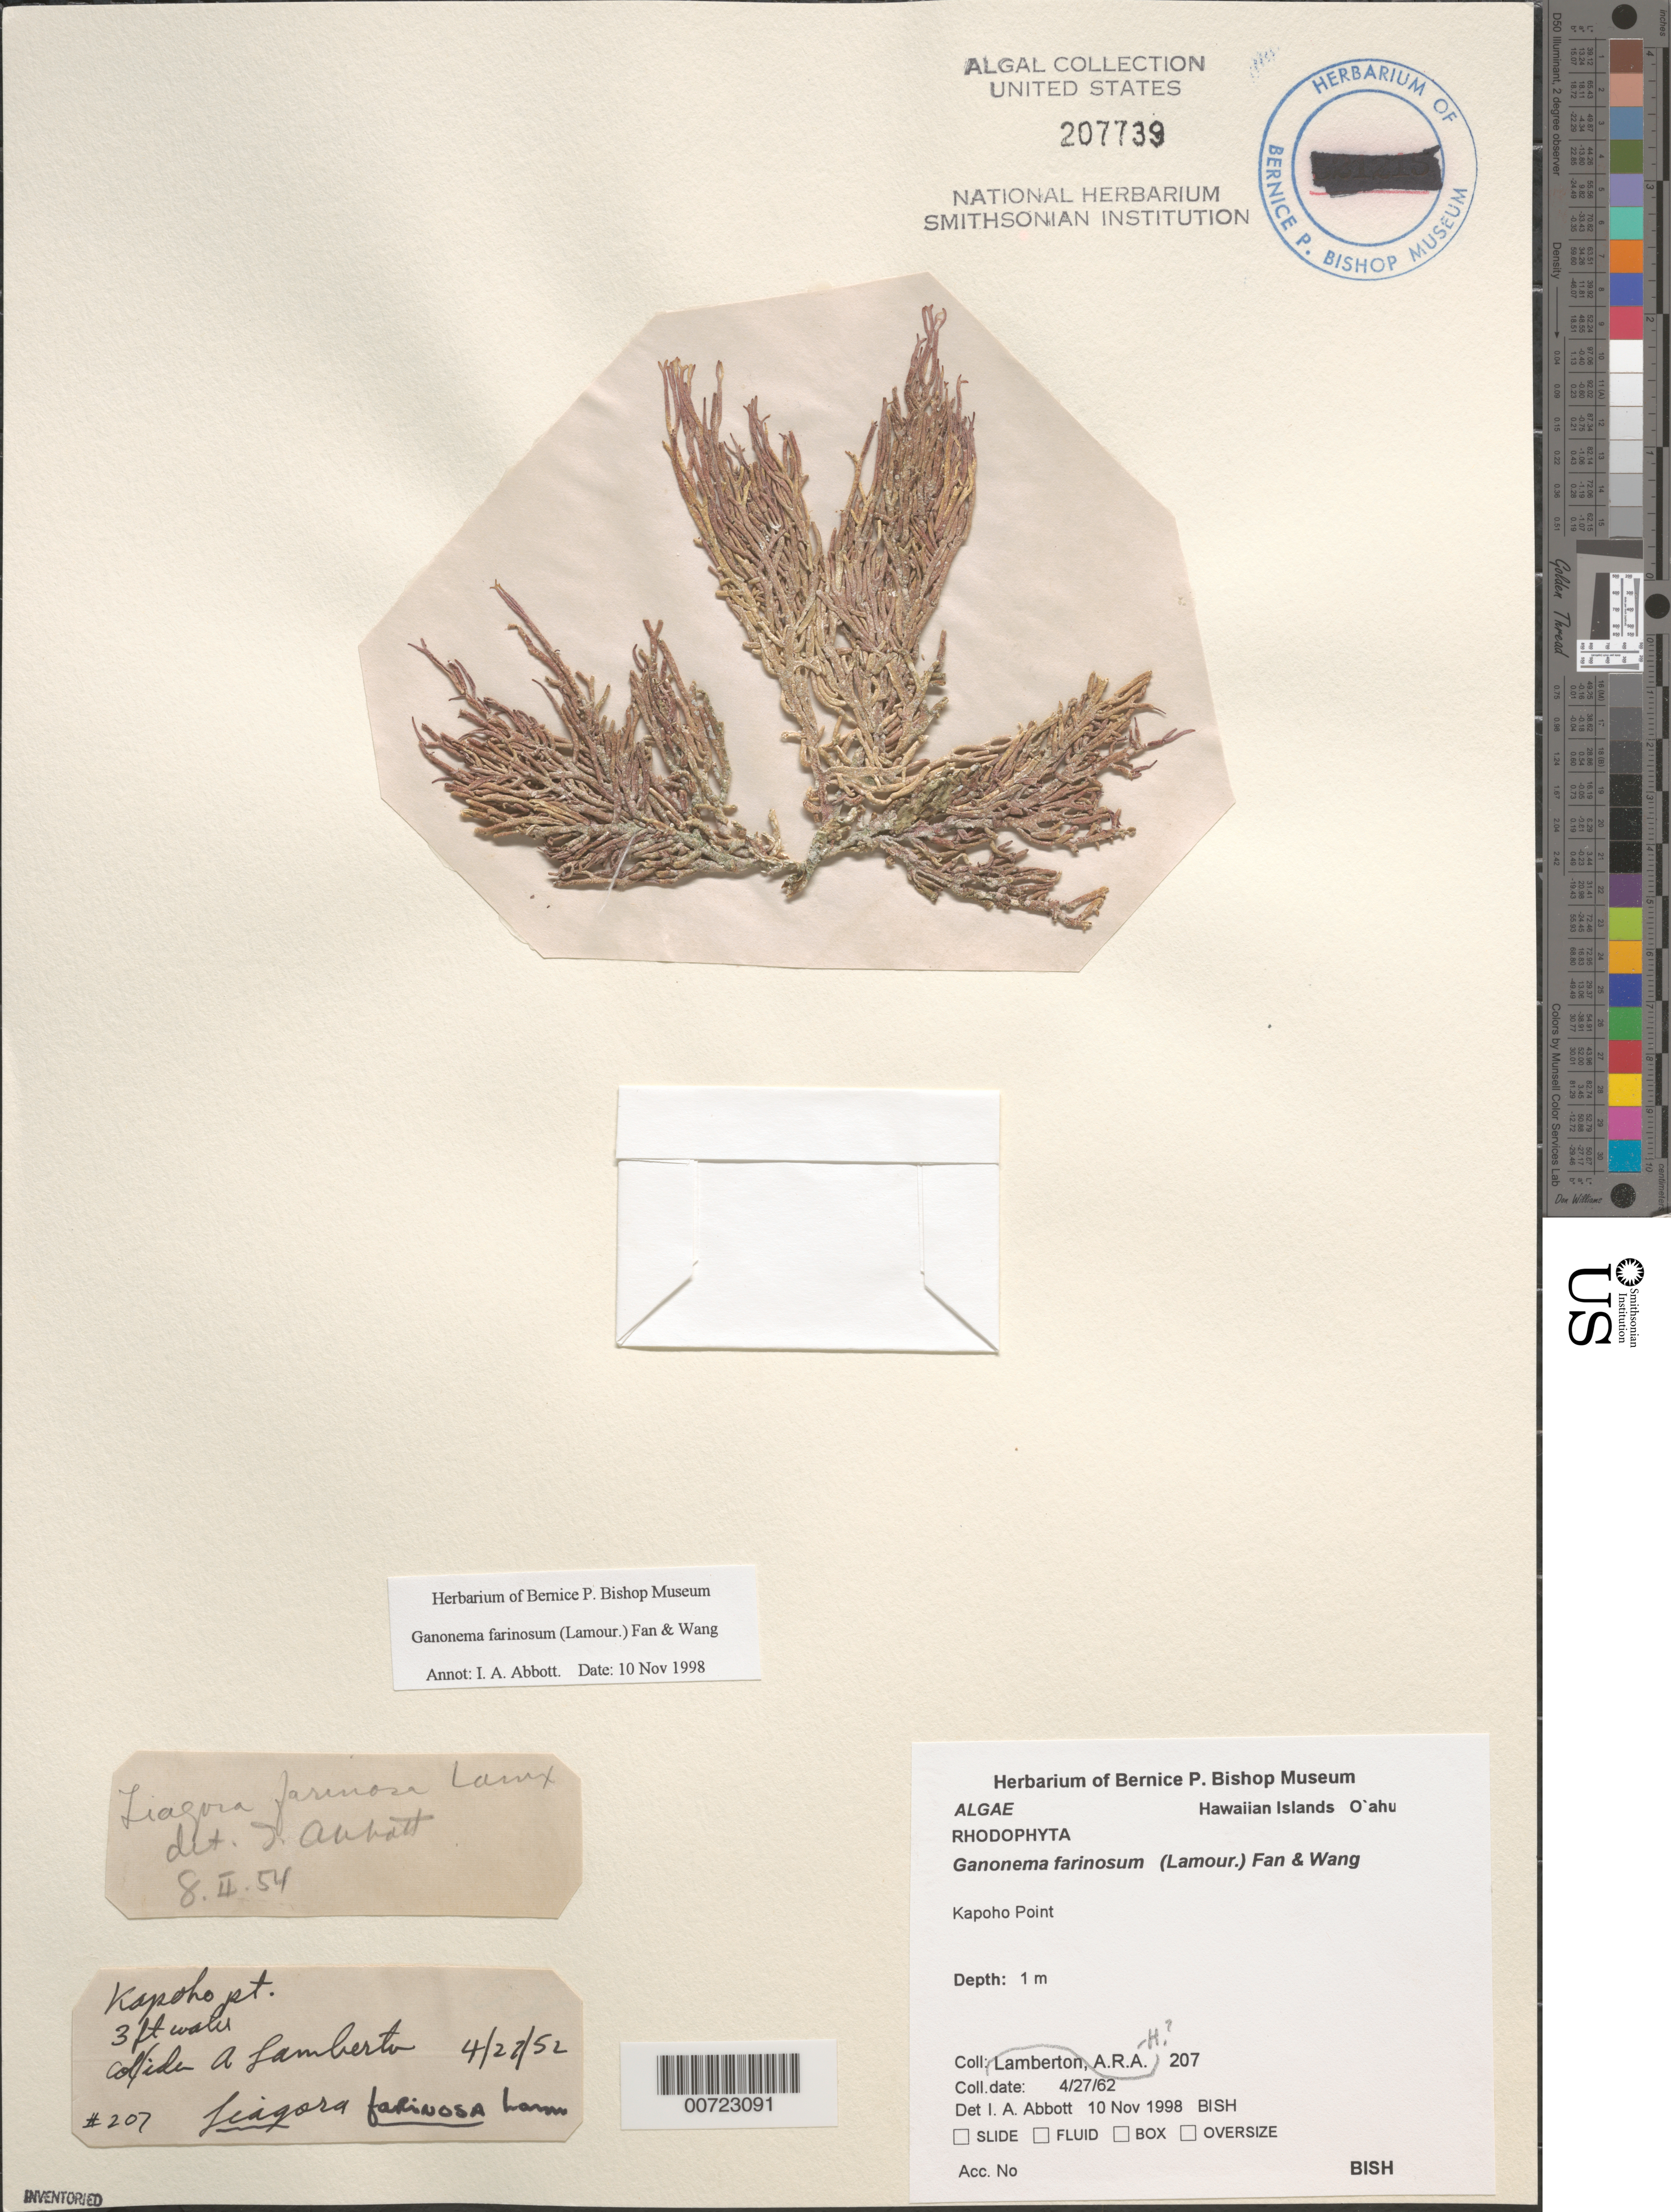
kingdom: Plantae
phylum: Rhodophyta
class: Florideophyceae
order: Nemaliales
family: Liagoraceae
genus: Ganonema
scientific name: Ganonema farinosum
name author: (J.V.Lamouroux) K.C. Fan & Yung C. Wang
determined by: Abbott, Isabella A.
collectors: A. Lamberton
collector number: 207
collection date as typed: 27 Apr 1952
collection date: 1952-04-27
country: United States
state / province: Hawaii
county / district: Honolulu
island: Oahu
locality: Kapoho Point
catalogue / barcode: US 207739